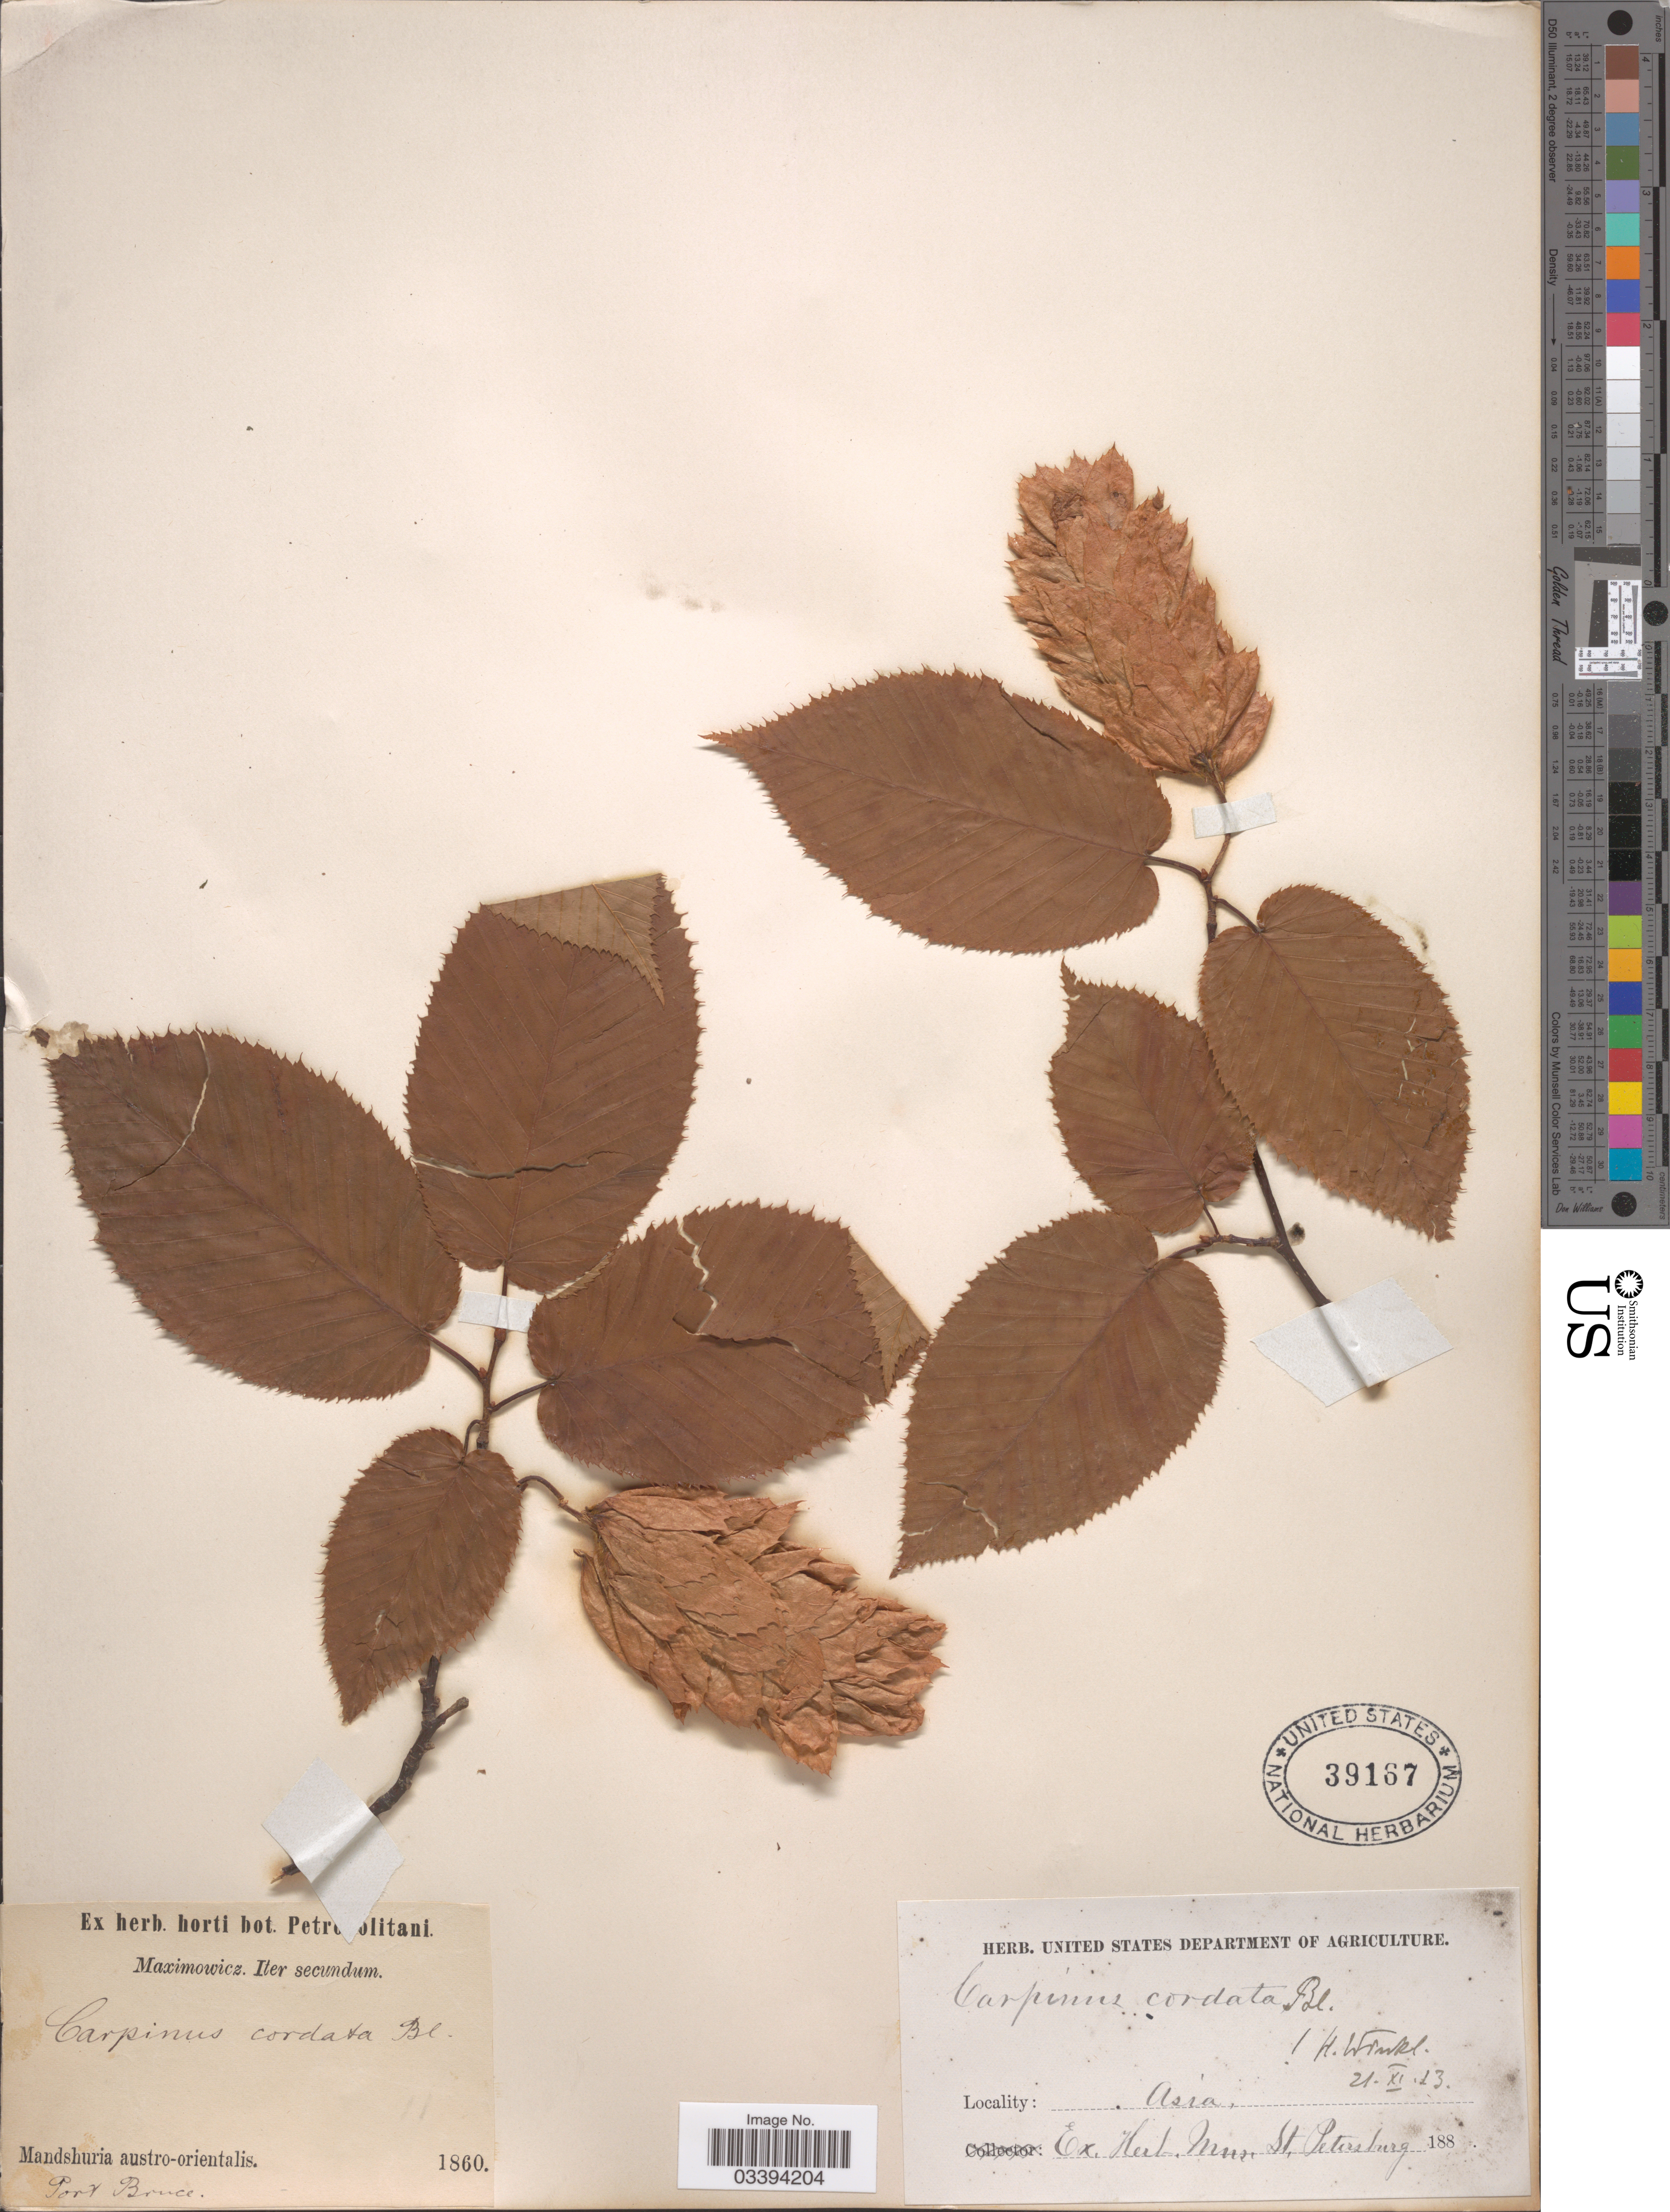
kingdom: Plantae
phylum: Tracheophyta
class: Magnoliopsida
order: Fagales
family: Betulaceae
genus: Carpinus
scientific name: Carpinus cordata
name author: Blume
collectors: -. Maximowicz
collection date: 1860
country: China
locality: Mandshuria austro-orientalis. Port Bruce.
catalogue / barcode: US 39167